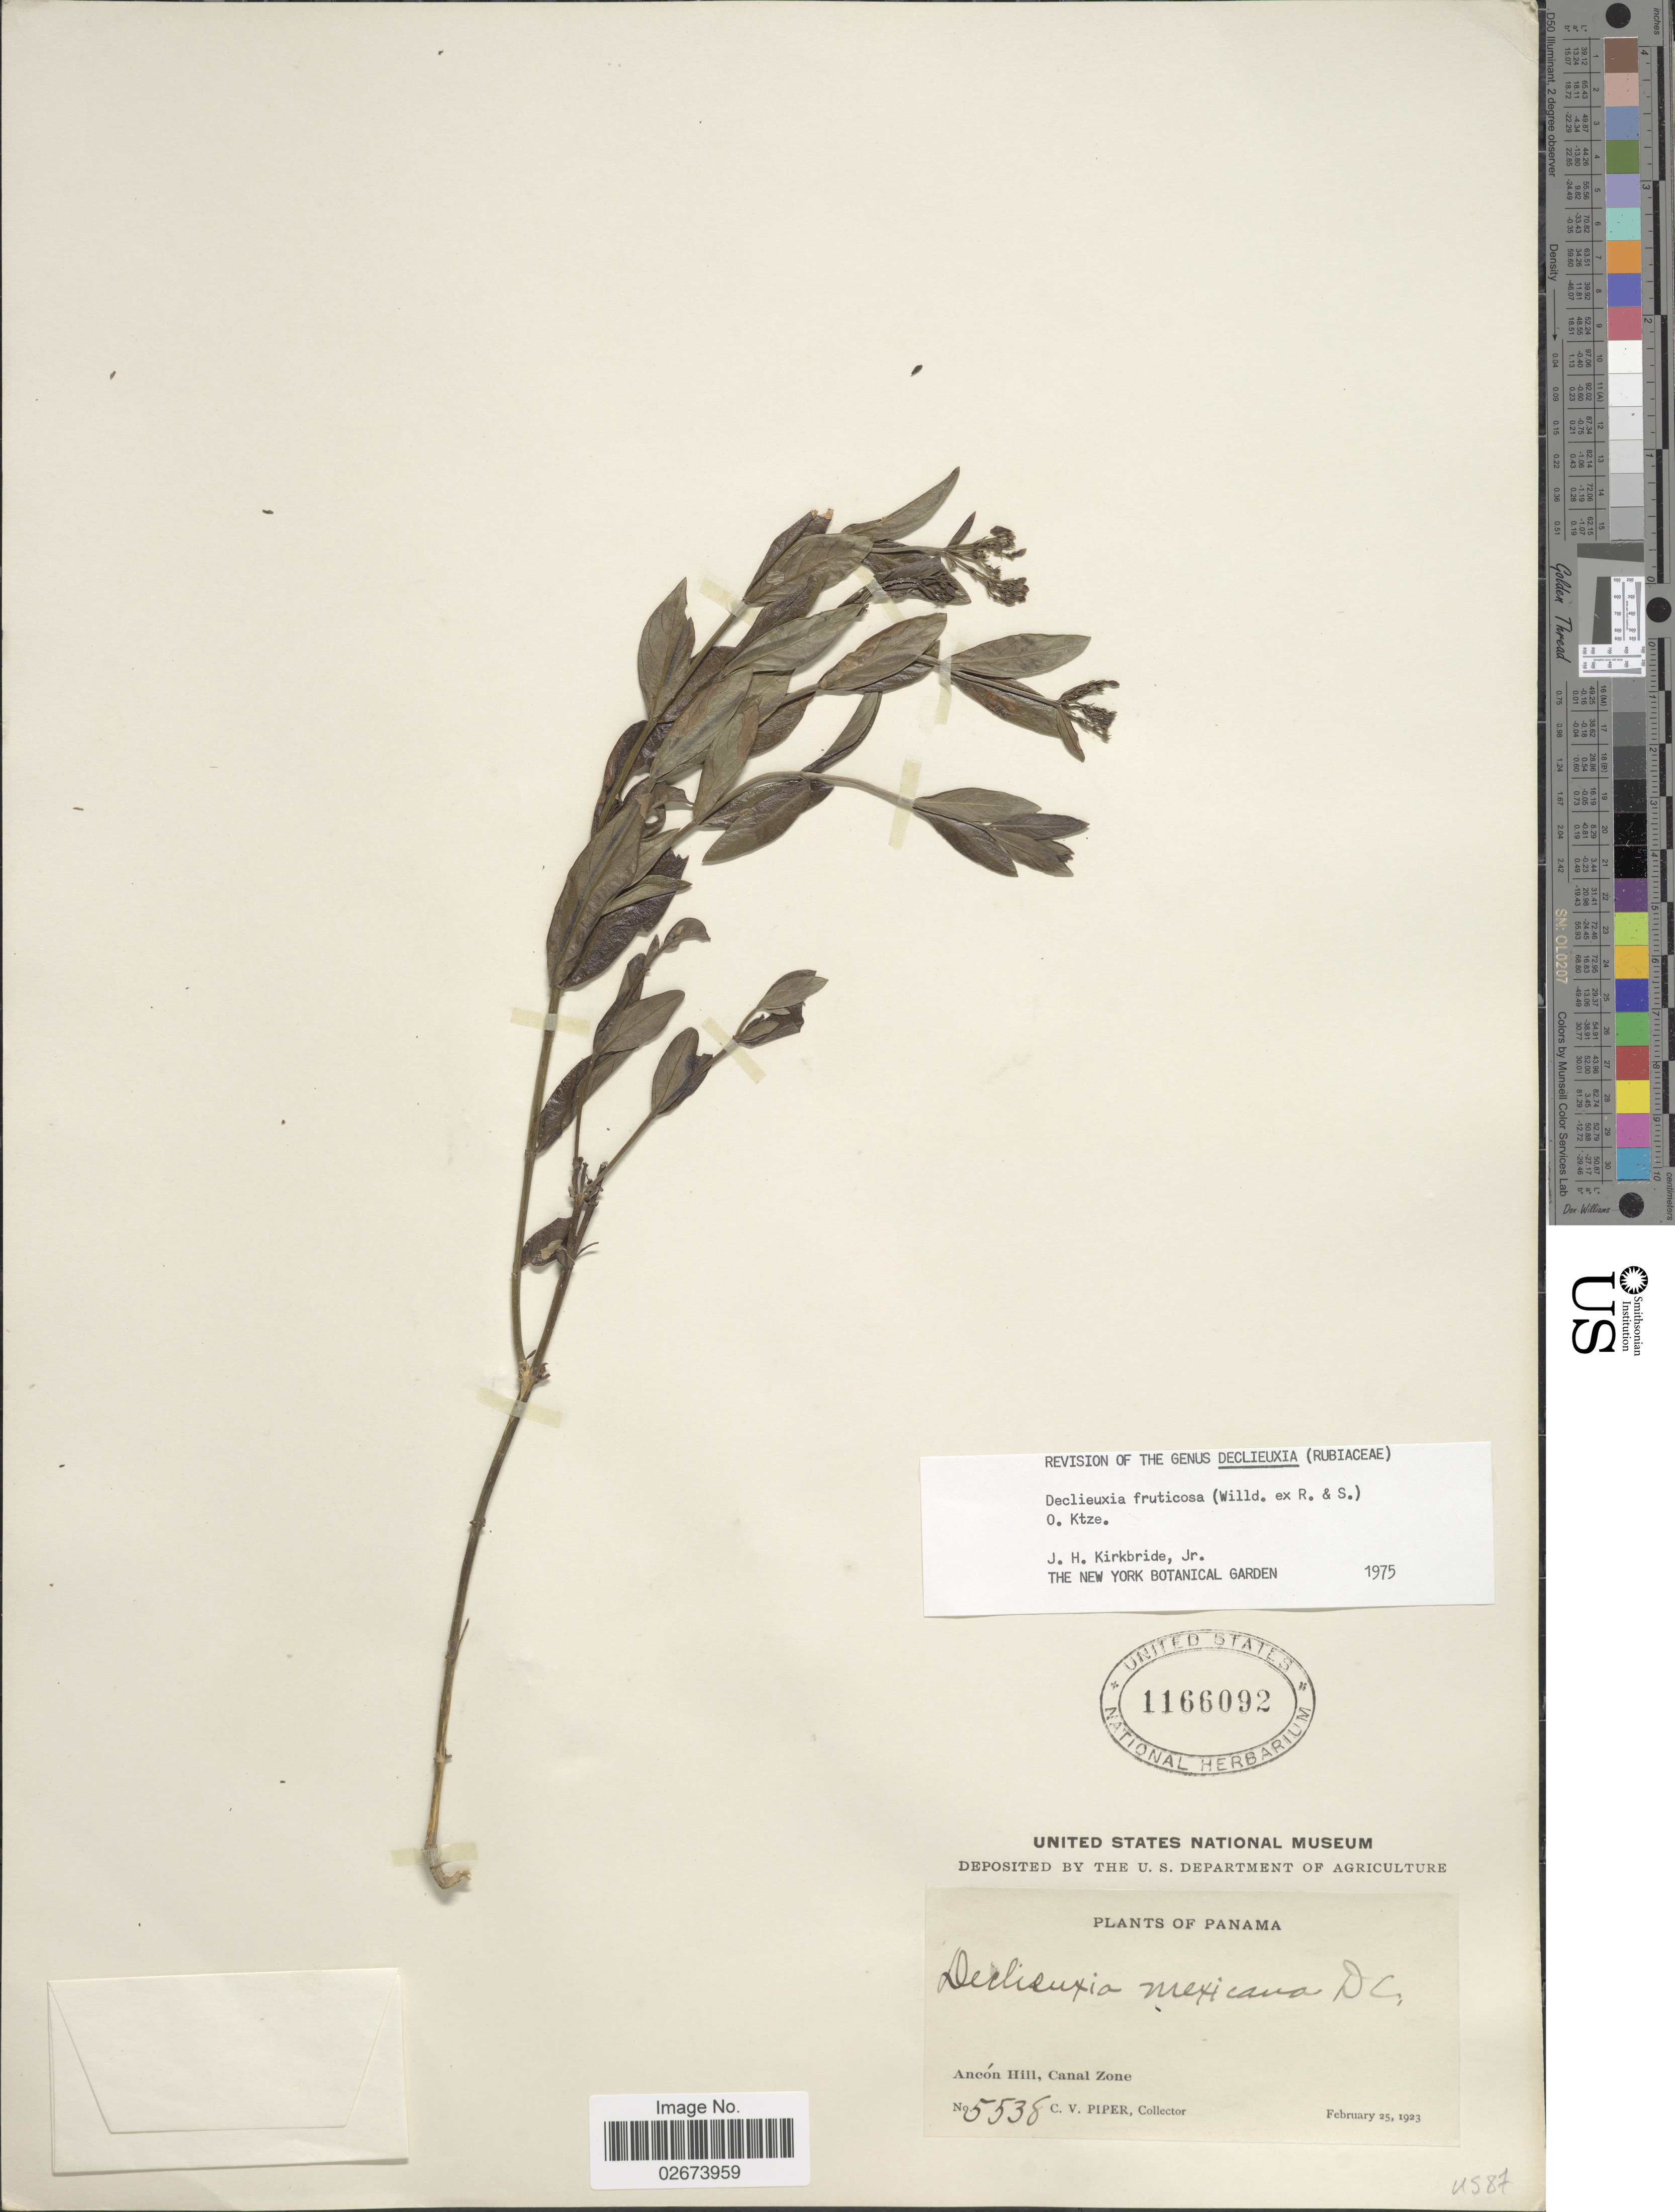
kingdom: Plantae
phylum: Tracheophyta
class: Magnoliopsida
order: Gentianales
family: Rubiaceae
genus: Declieuxia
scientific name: Declieuxia fruticosa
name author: (Willd. ex Roem. & Schult.) Kuntze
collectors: C. V. Piper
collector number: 5538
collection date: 1923-02-25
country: Panama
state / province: Colón / Panamá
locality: Ancón Hill, Canal Zone.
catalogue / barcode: US 1166092